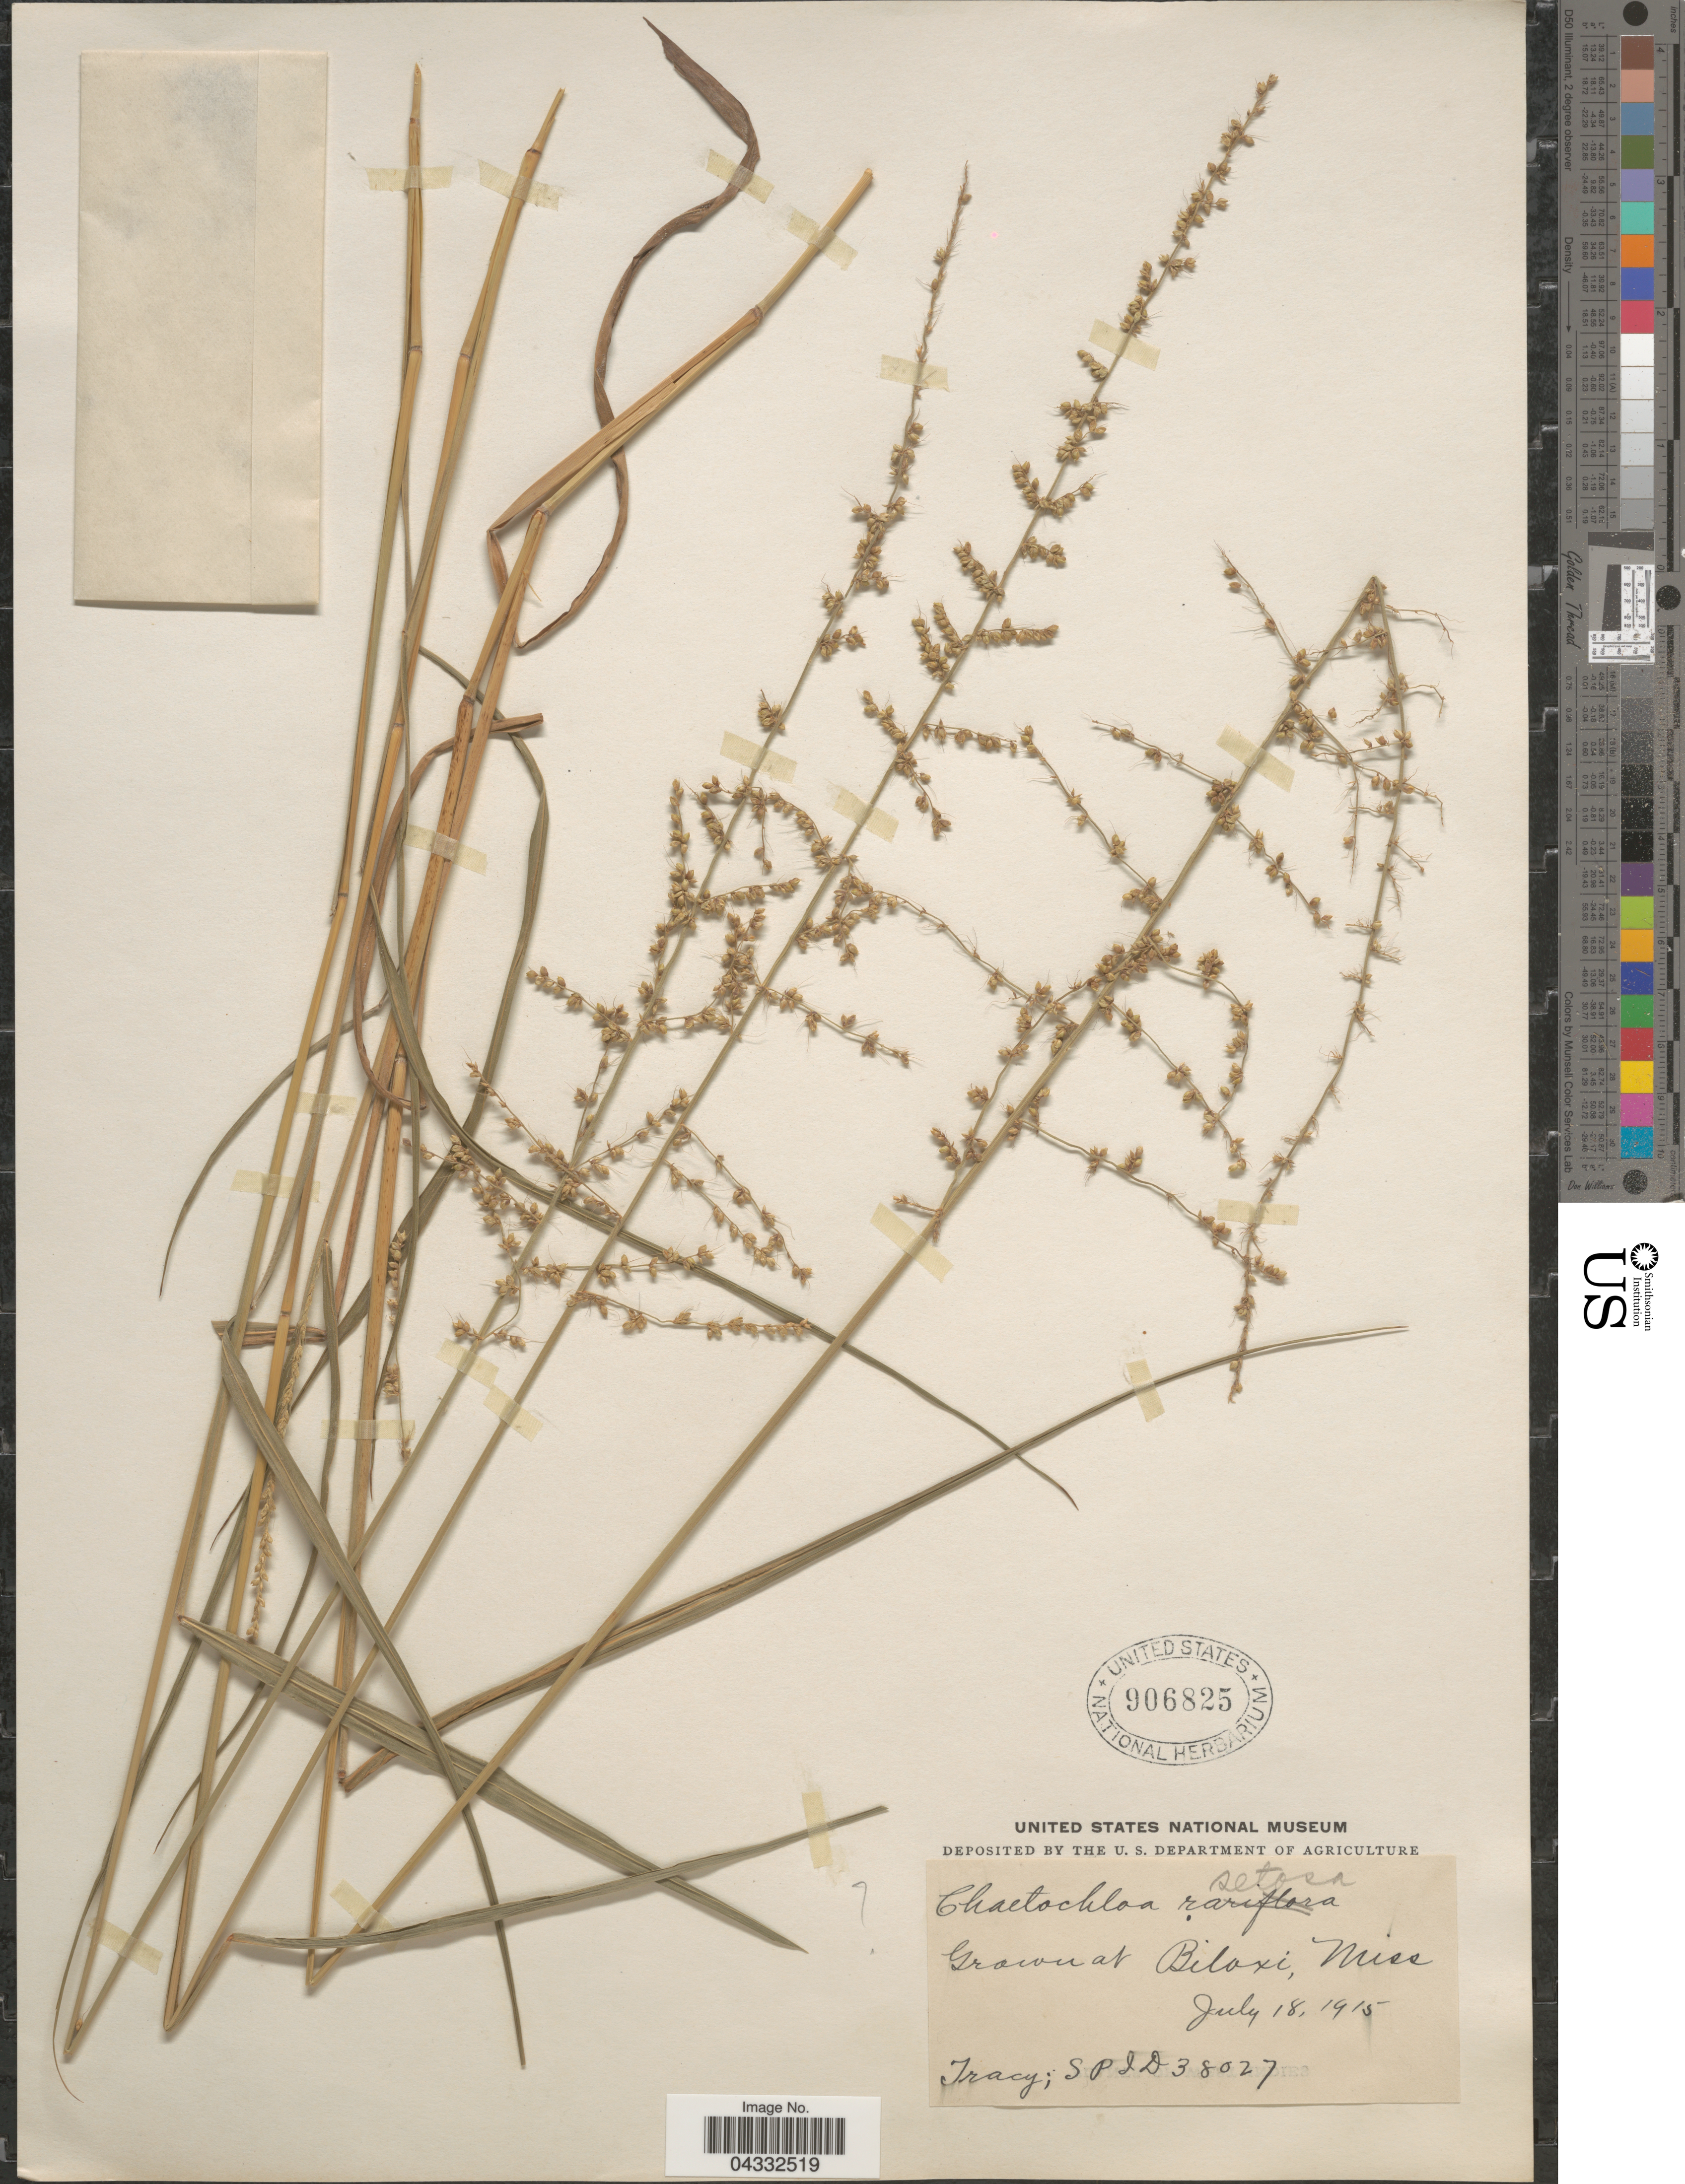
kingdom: Plantae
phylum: Tracheophyta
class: Liliopsida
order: Poales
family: Poaceae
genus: Setaria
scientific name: Setaria setosa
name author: (Sw.) P. Beauv.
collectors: -. Tracy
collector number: SPID38027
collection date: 1915-07-18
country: United States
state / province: Mississippi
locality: At Biloxi.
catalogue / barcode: US 906825